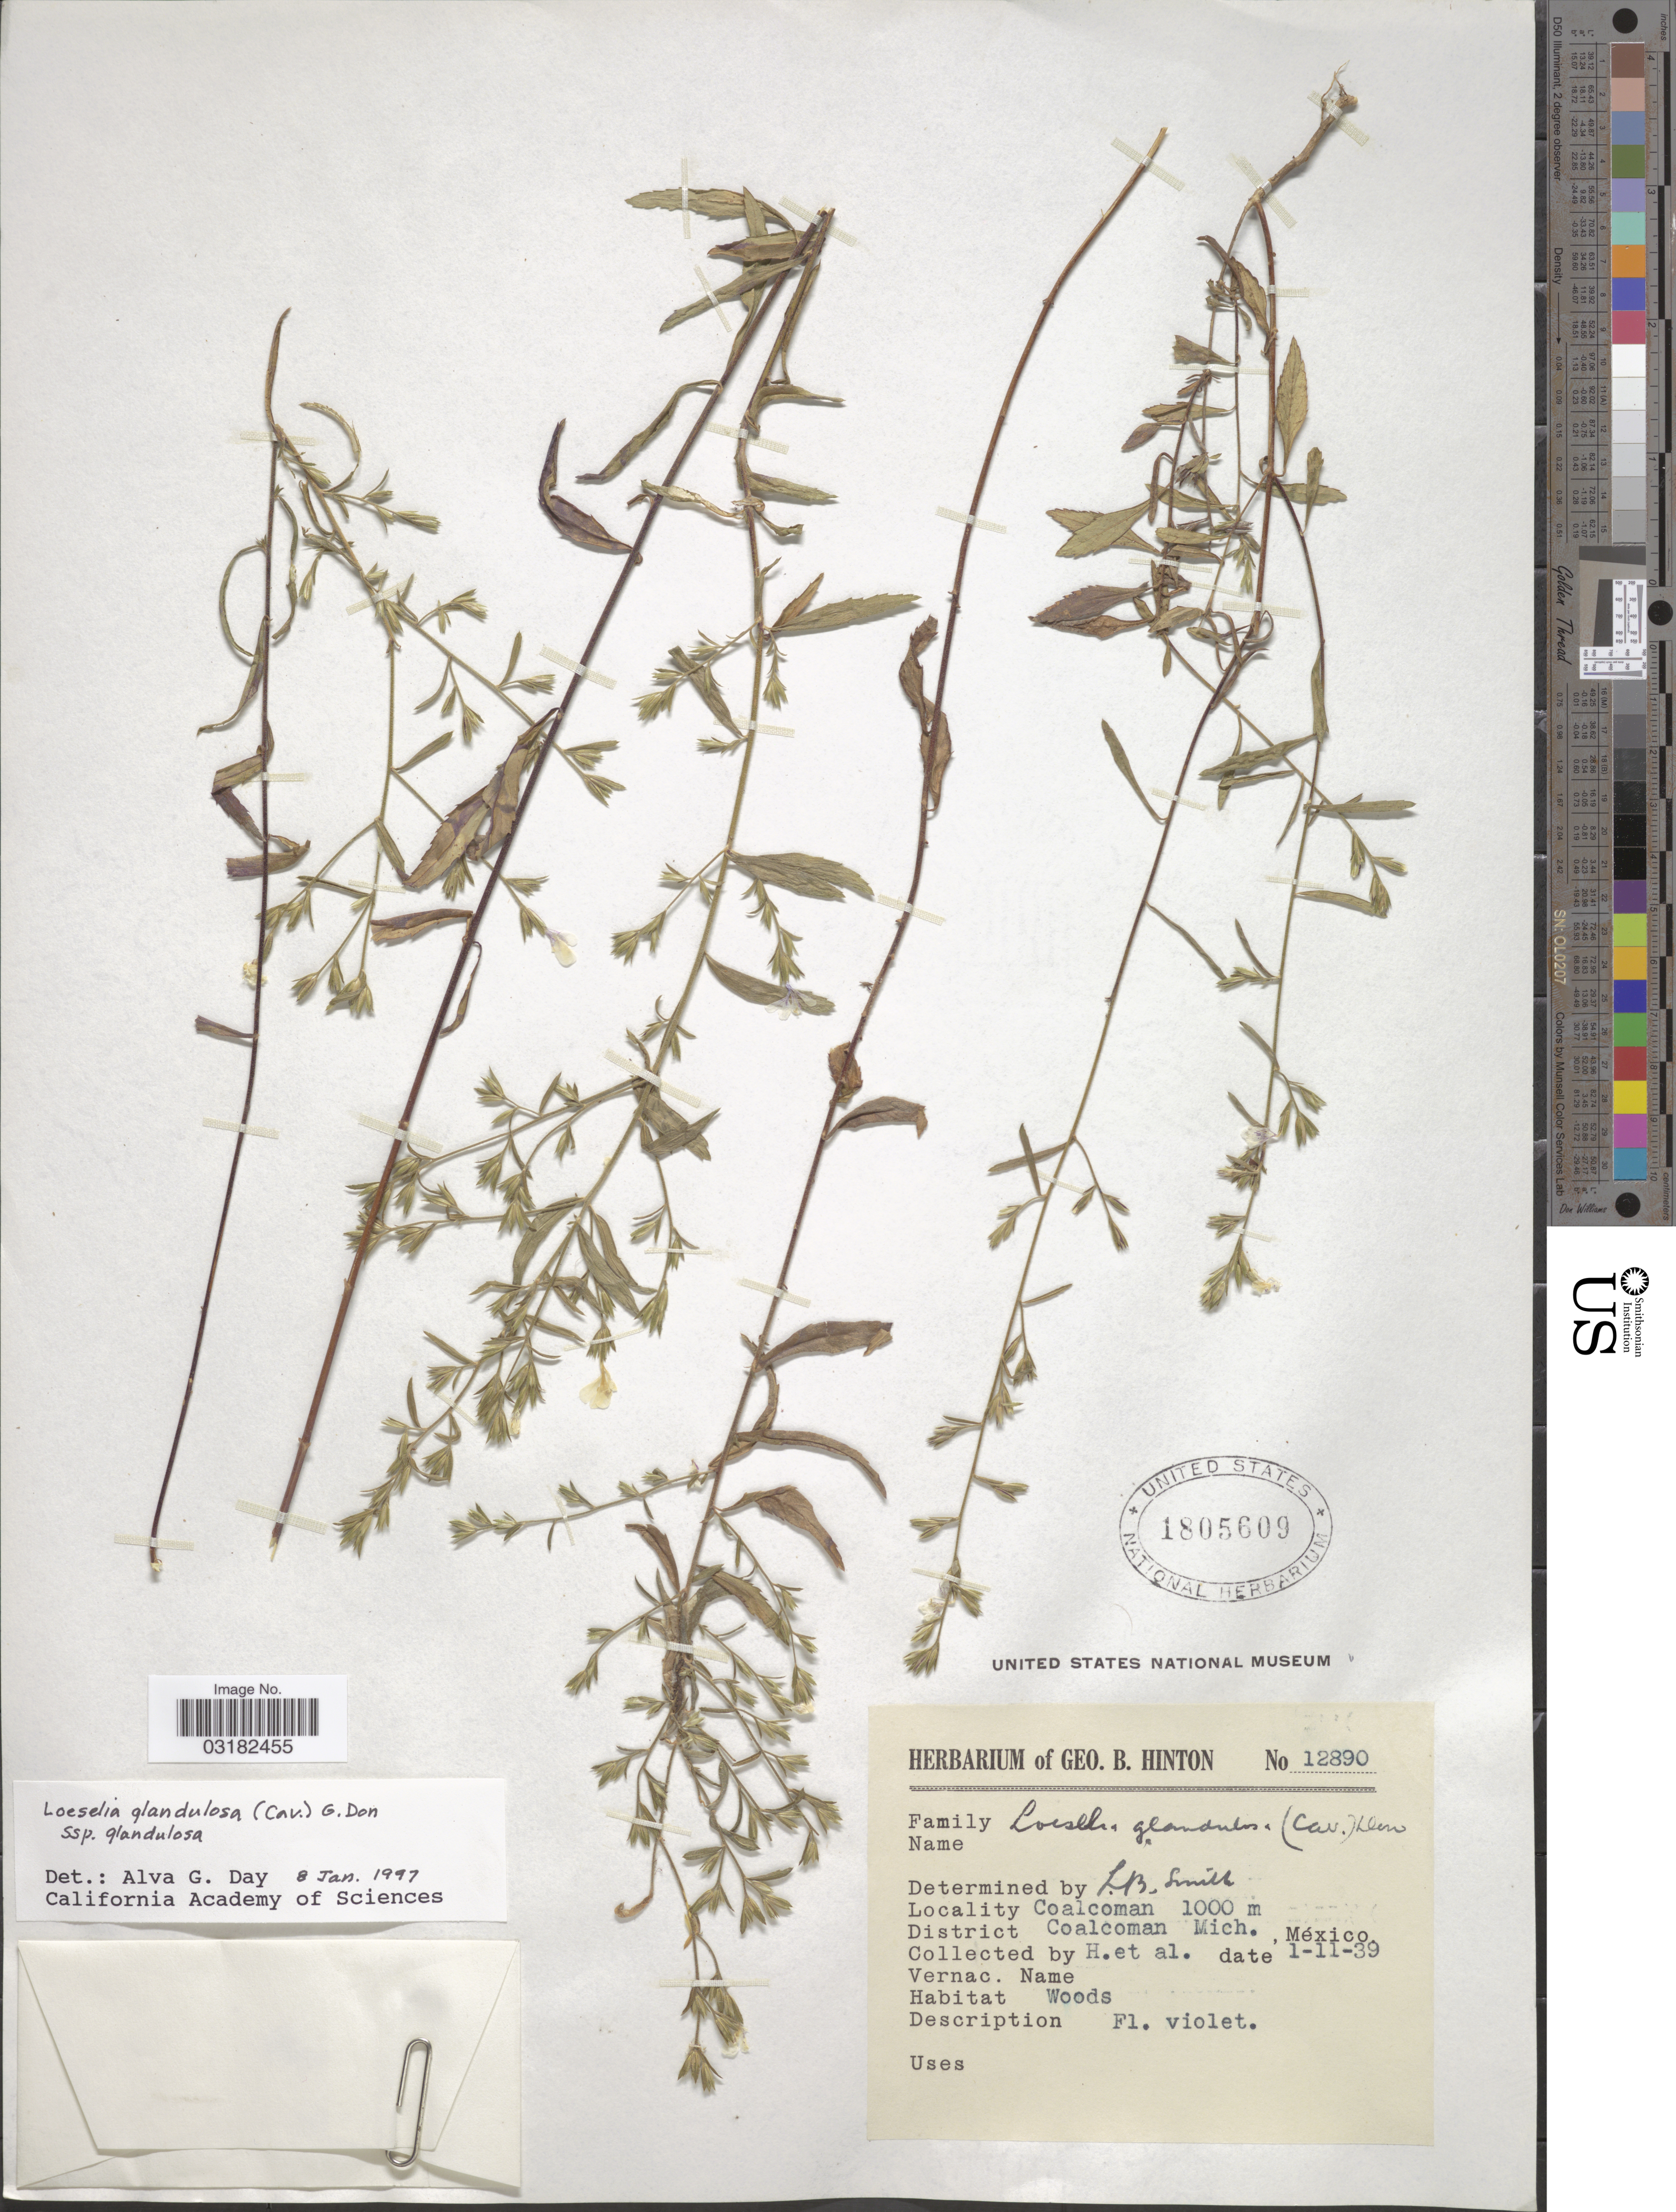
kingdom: Plantae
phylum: Tracheophyta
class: Magnoliopsida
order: Ericales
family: Polemoniaceae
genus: Loeselia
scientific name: Loeselia glandulosa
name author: (Cav.) G. Don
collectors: G. B. Hinton & et al.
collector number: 12890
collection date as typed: Transcribed d/m/y: 1/11/39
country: Mexico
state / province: Michoacán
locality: Coalcoman. District Coalcoman.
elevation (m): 1000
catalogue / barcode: US 1805609